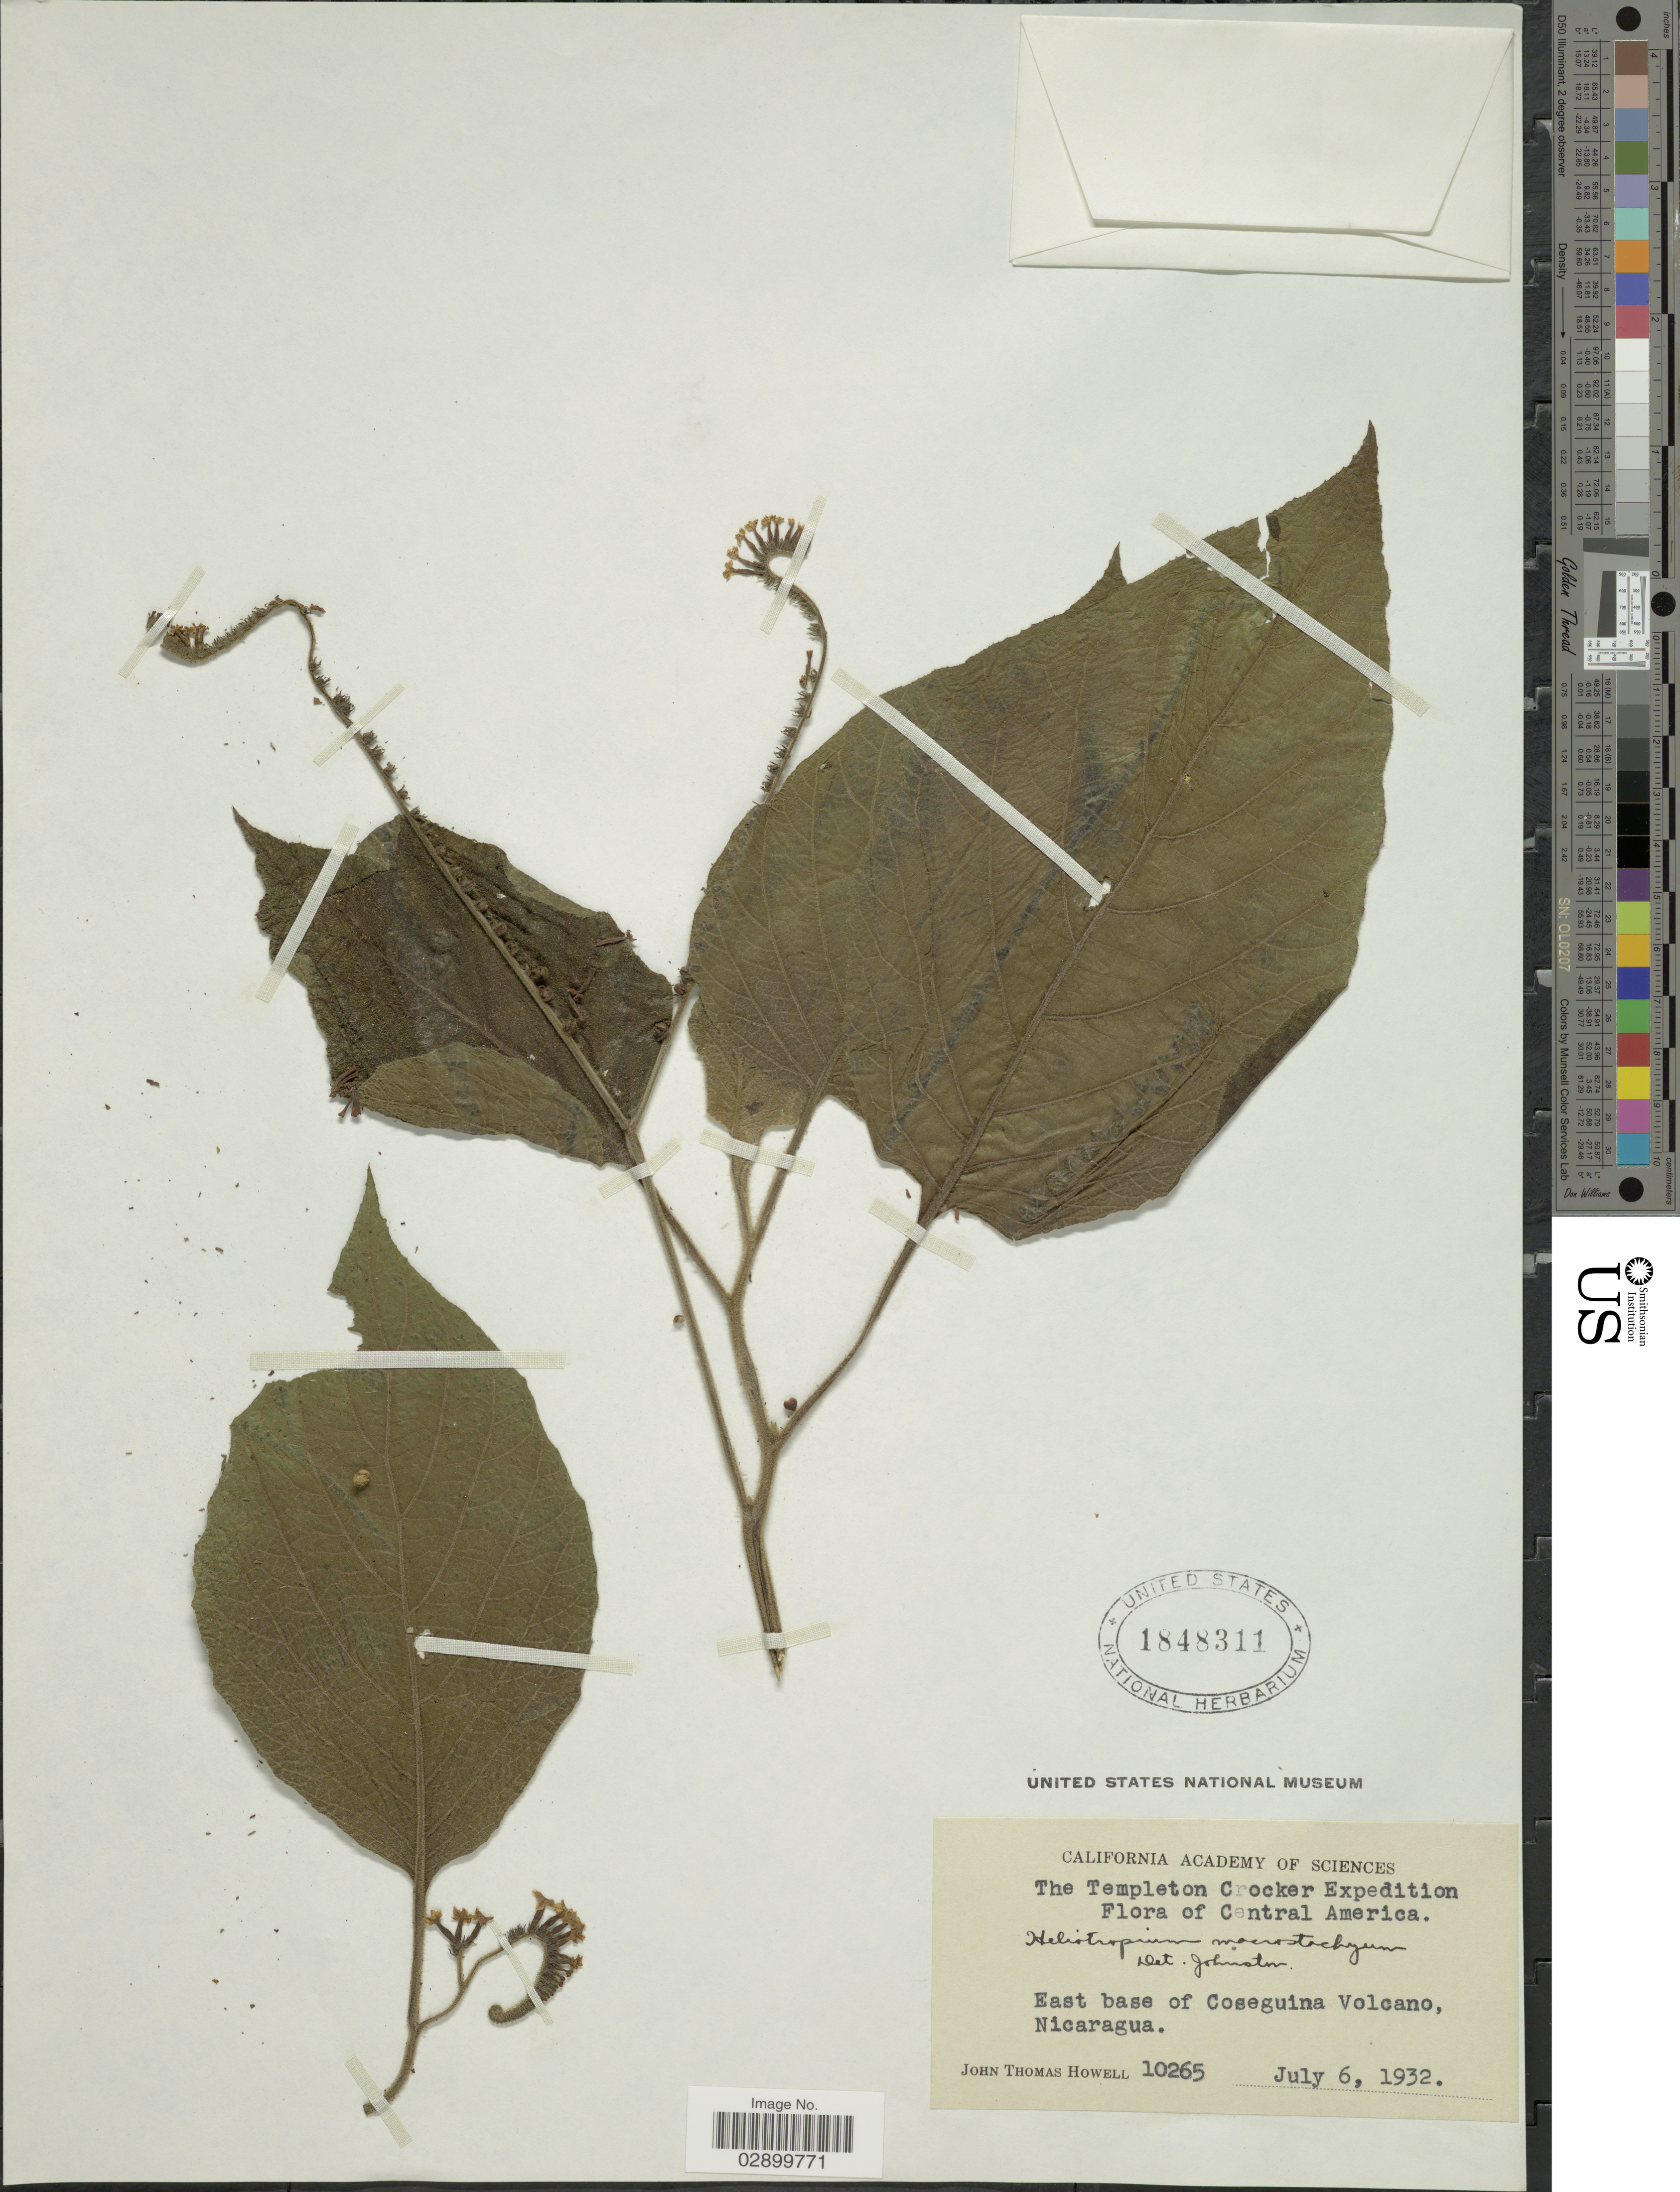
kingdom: Plantae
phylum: Tracheophyta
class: Magnoliopsida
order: Boraginales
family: Heliotropiaceae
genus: Heliotropium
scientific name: Heliotropium macrostachyum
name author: (DC.) Hemsl.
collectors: J. T. Howell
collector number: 10265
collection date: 1932-07-06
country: Nicaragua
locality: East base of Coseguina Volcano.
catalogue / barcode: US 1848311